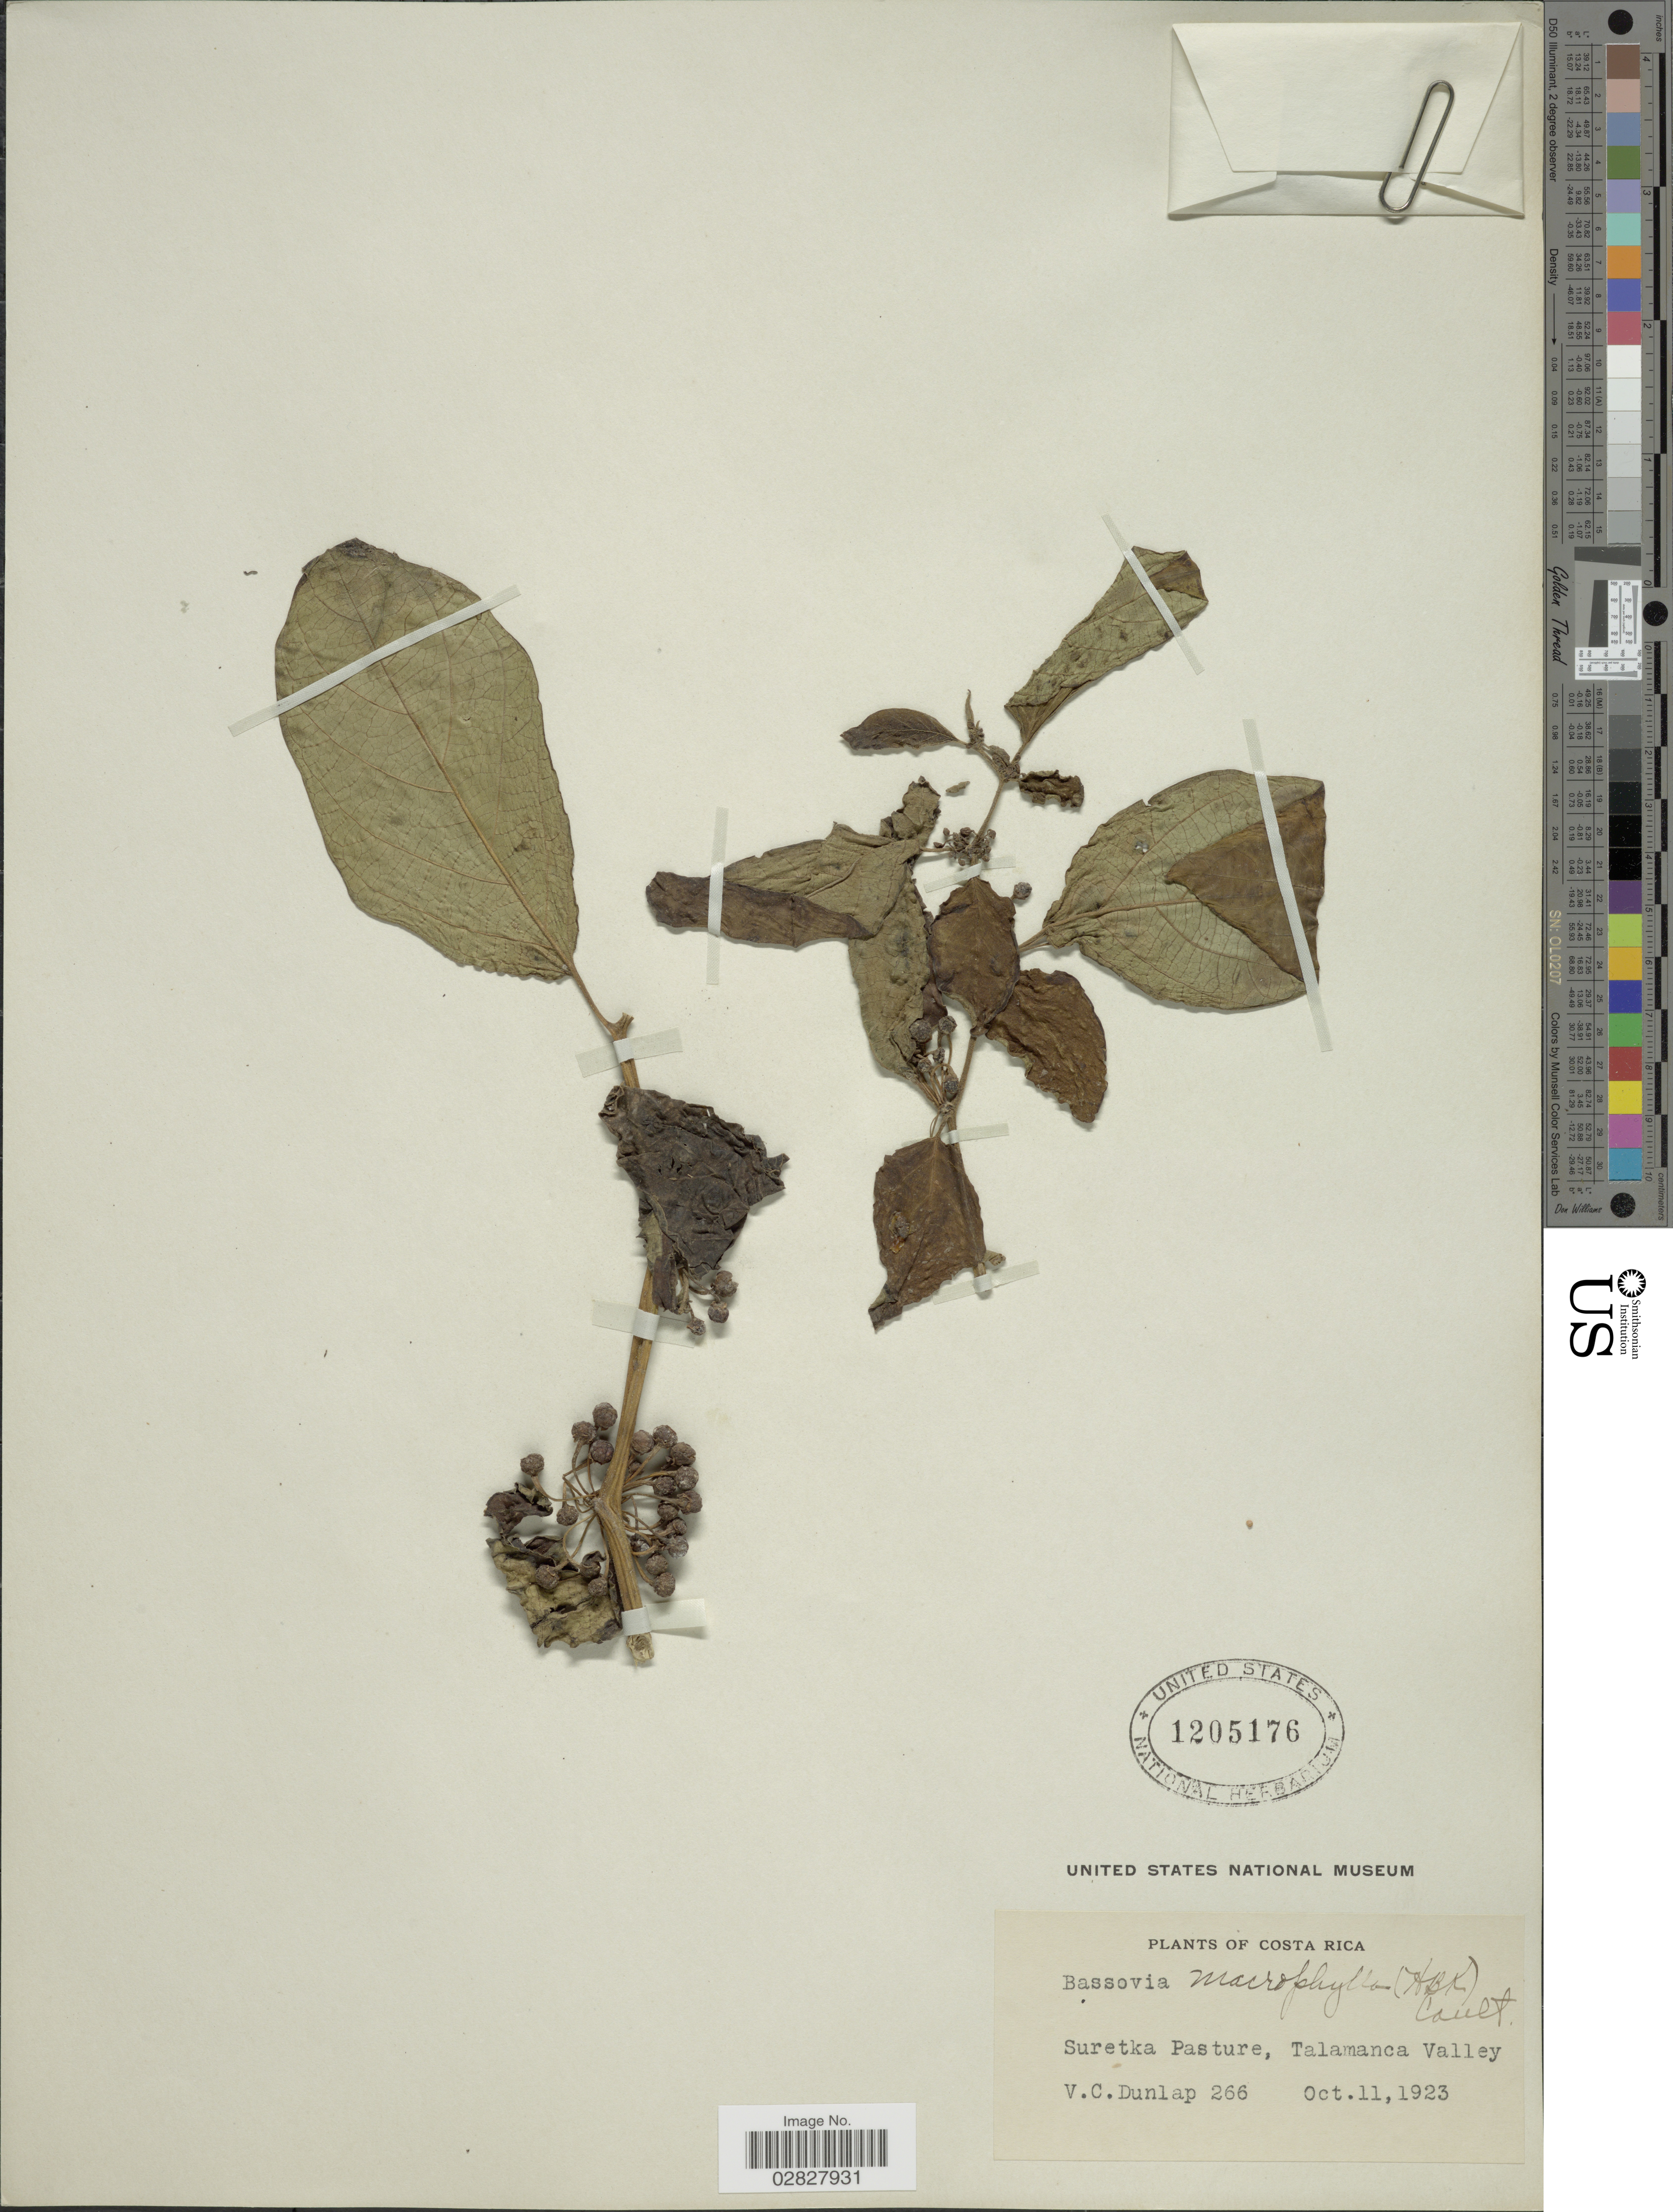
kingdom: Plantae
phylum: Tracheophyta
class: Magnoliopsida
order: Solanales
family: Solanaceae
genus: Bassovia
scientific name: Bassovia macrophylla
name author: (Humb. & Bonpl. ex Dunal) J.M. Coult.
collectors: V. C. Dunlap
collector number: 266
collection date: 1923-10-11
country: Costa Rica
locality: Suretka Pasture, Talamanca Valley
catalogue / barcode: US 1205176